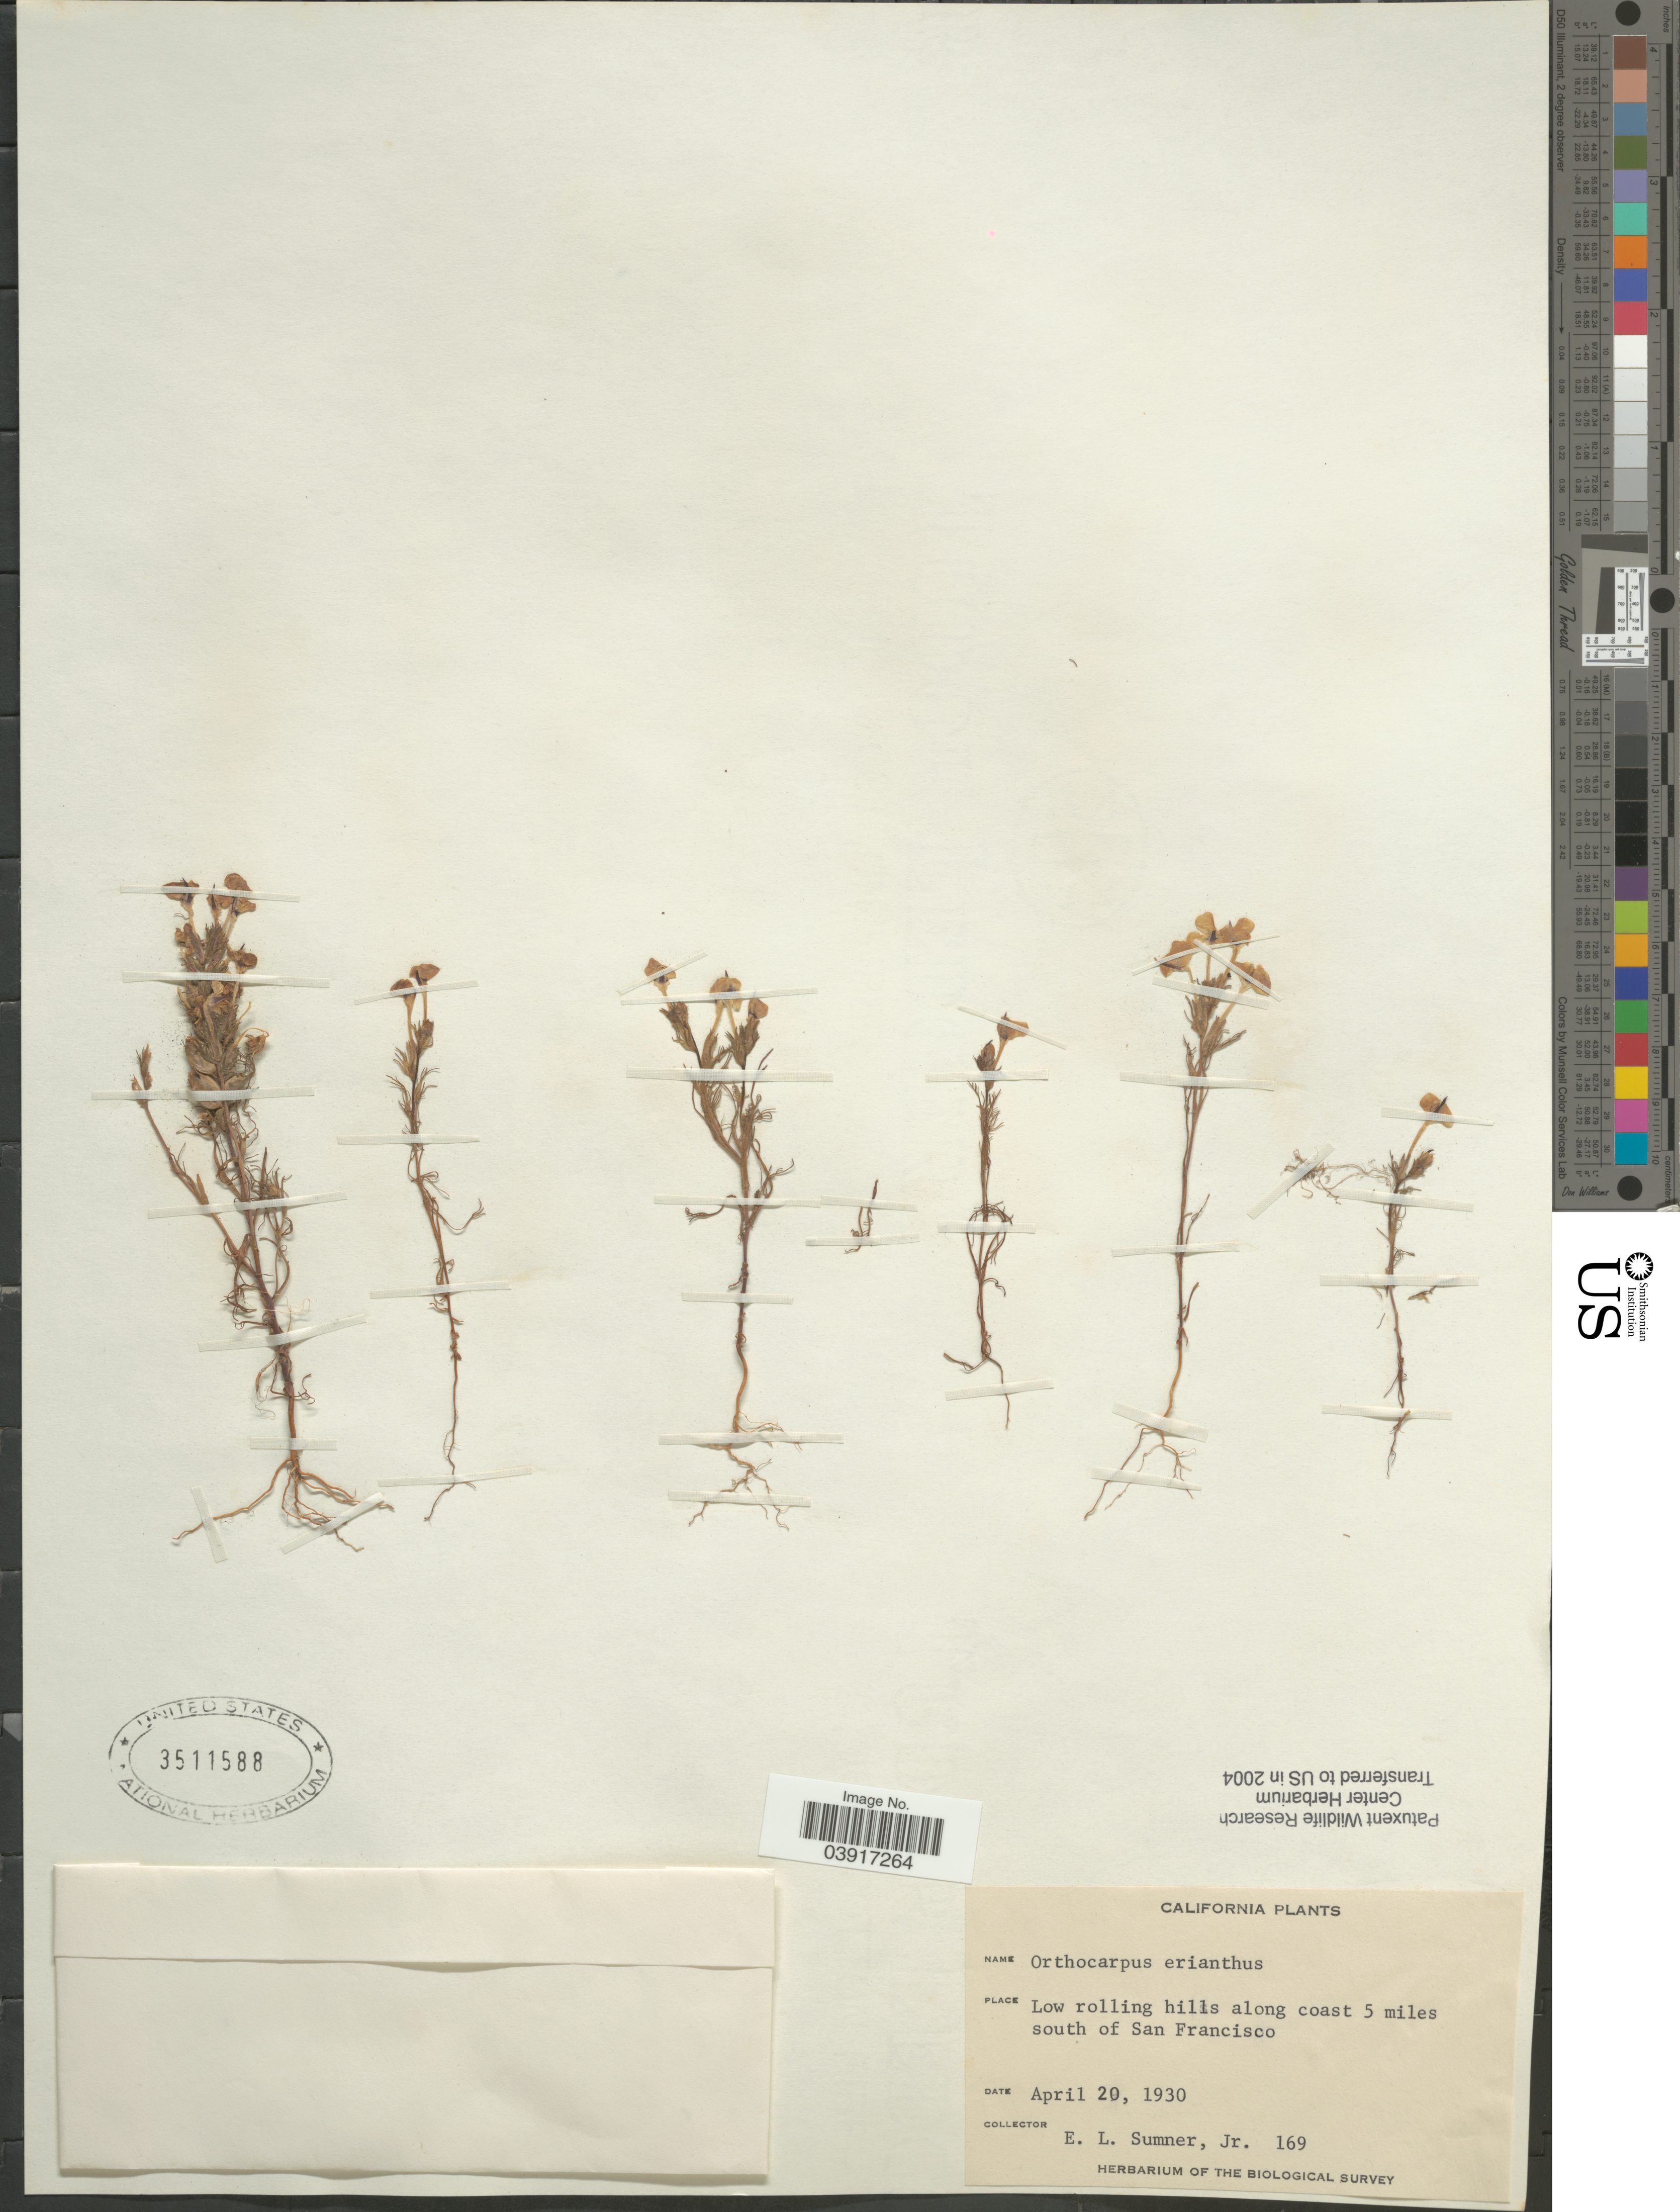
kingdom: Plantae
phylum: Tracheophyta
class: Magnoliopsida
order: Lamiales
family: Orobanchaceae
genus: Orthocarpus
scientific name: Orthocarpus erianthus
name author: Benth.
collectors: E. Sumner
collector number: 169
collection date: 1930-04-20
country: United States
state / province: California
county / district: San Francisco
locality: Low rolling hills along coast 5 miles south of San Francisco.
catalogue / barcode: US 3511588